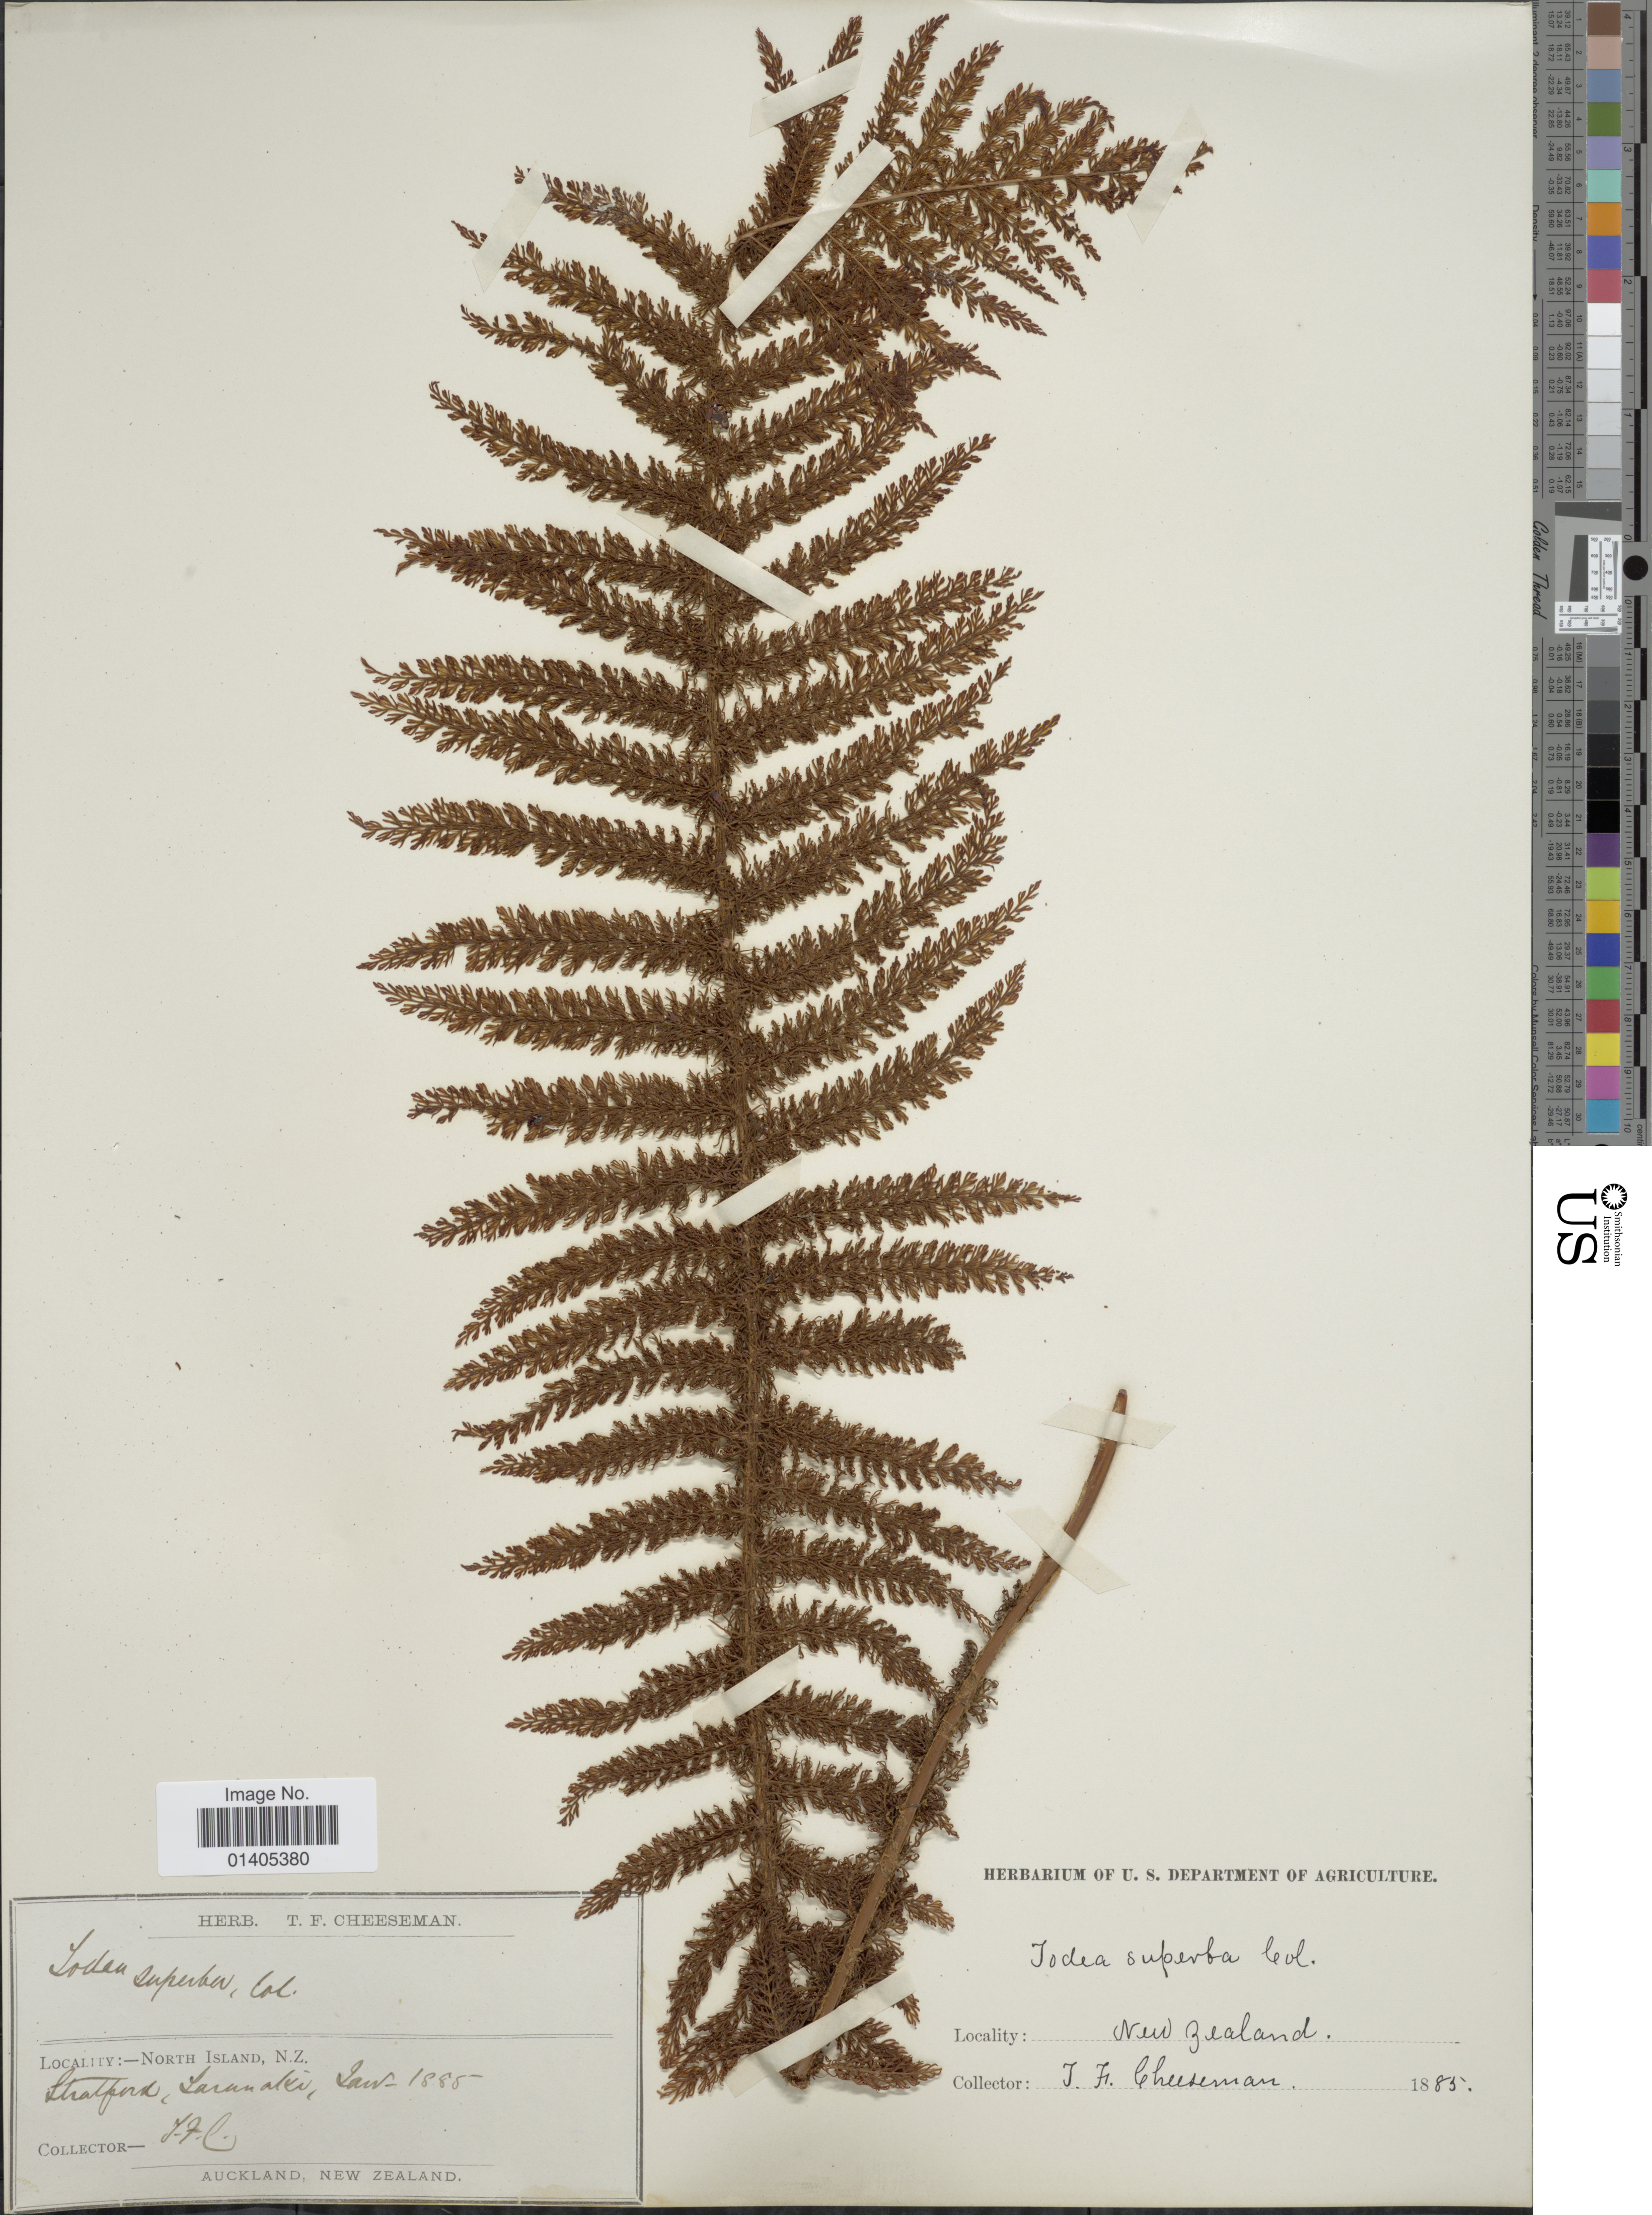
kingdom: Plantae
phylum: Tracheophyta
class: Polypodiopsida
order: Osmundales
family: Osmundaceae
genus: Leptopteris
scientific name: Leptopteris superba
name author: (Colenso) C. Presl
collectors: T. F. Cheeseman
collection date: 1885-01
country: New Zealand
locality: North Island, Stratford, Taranaki